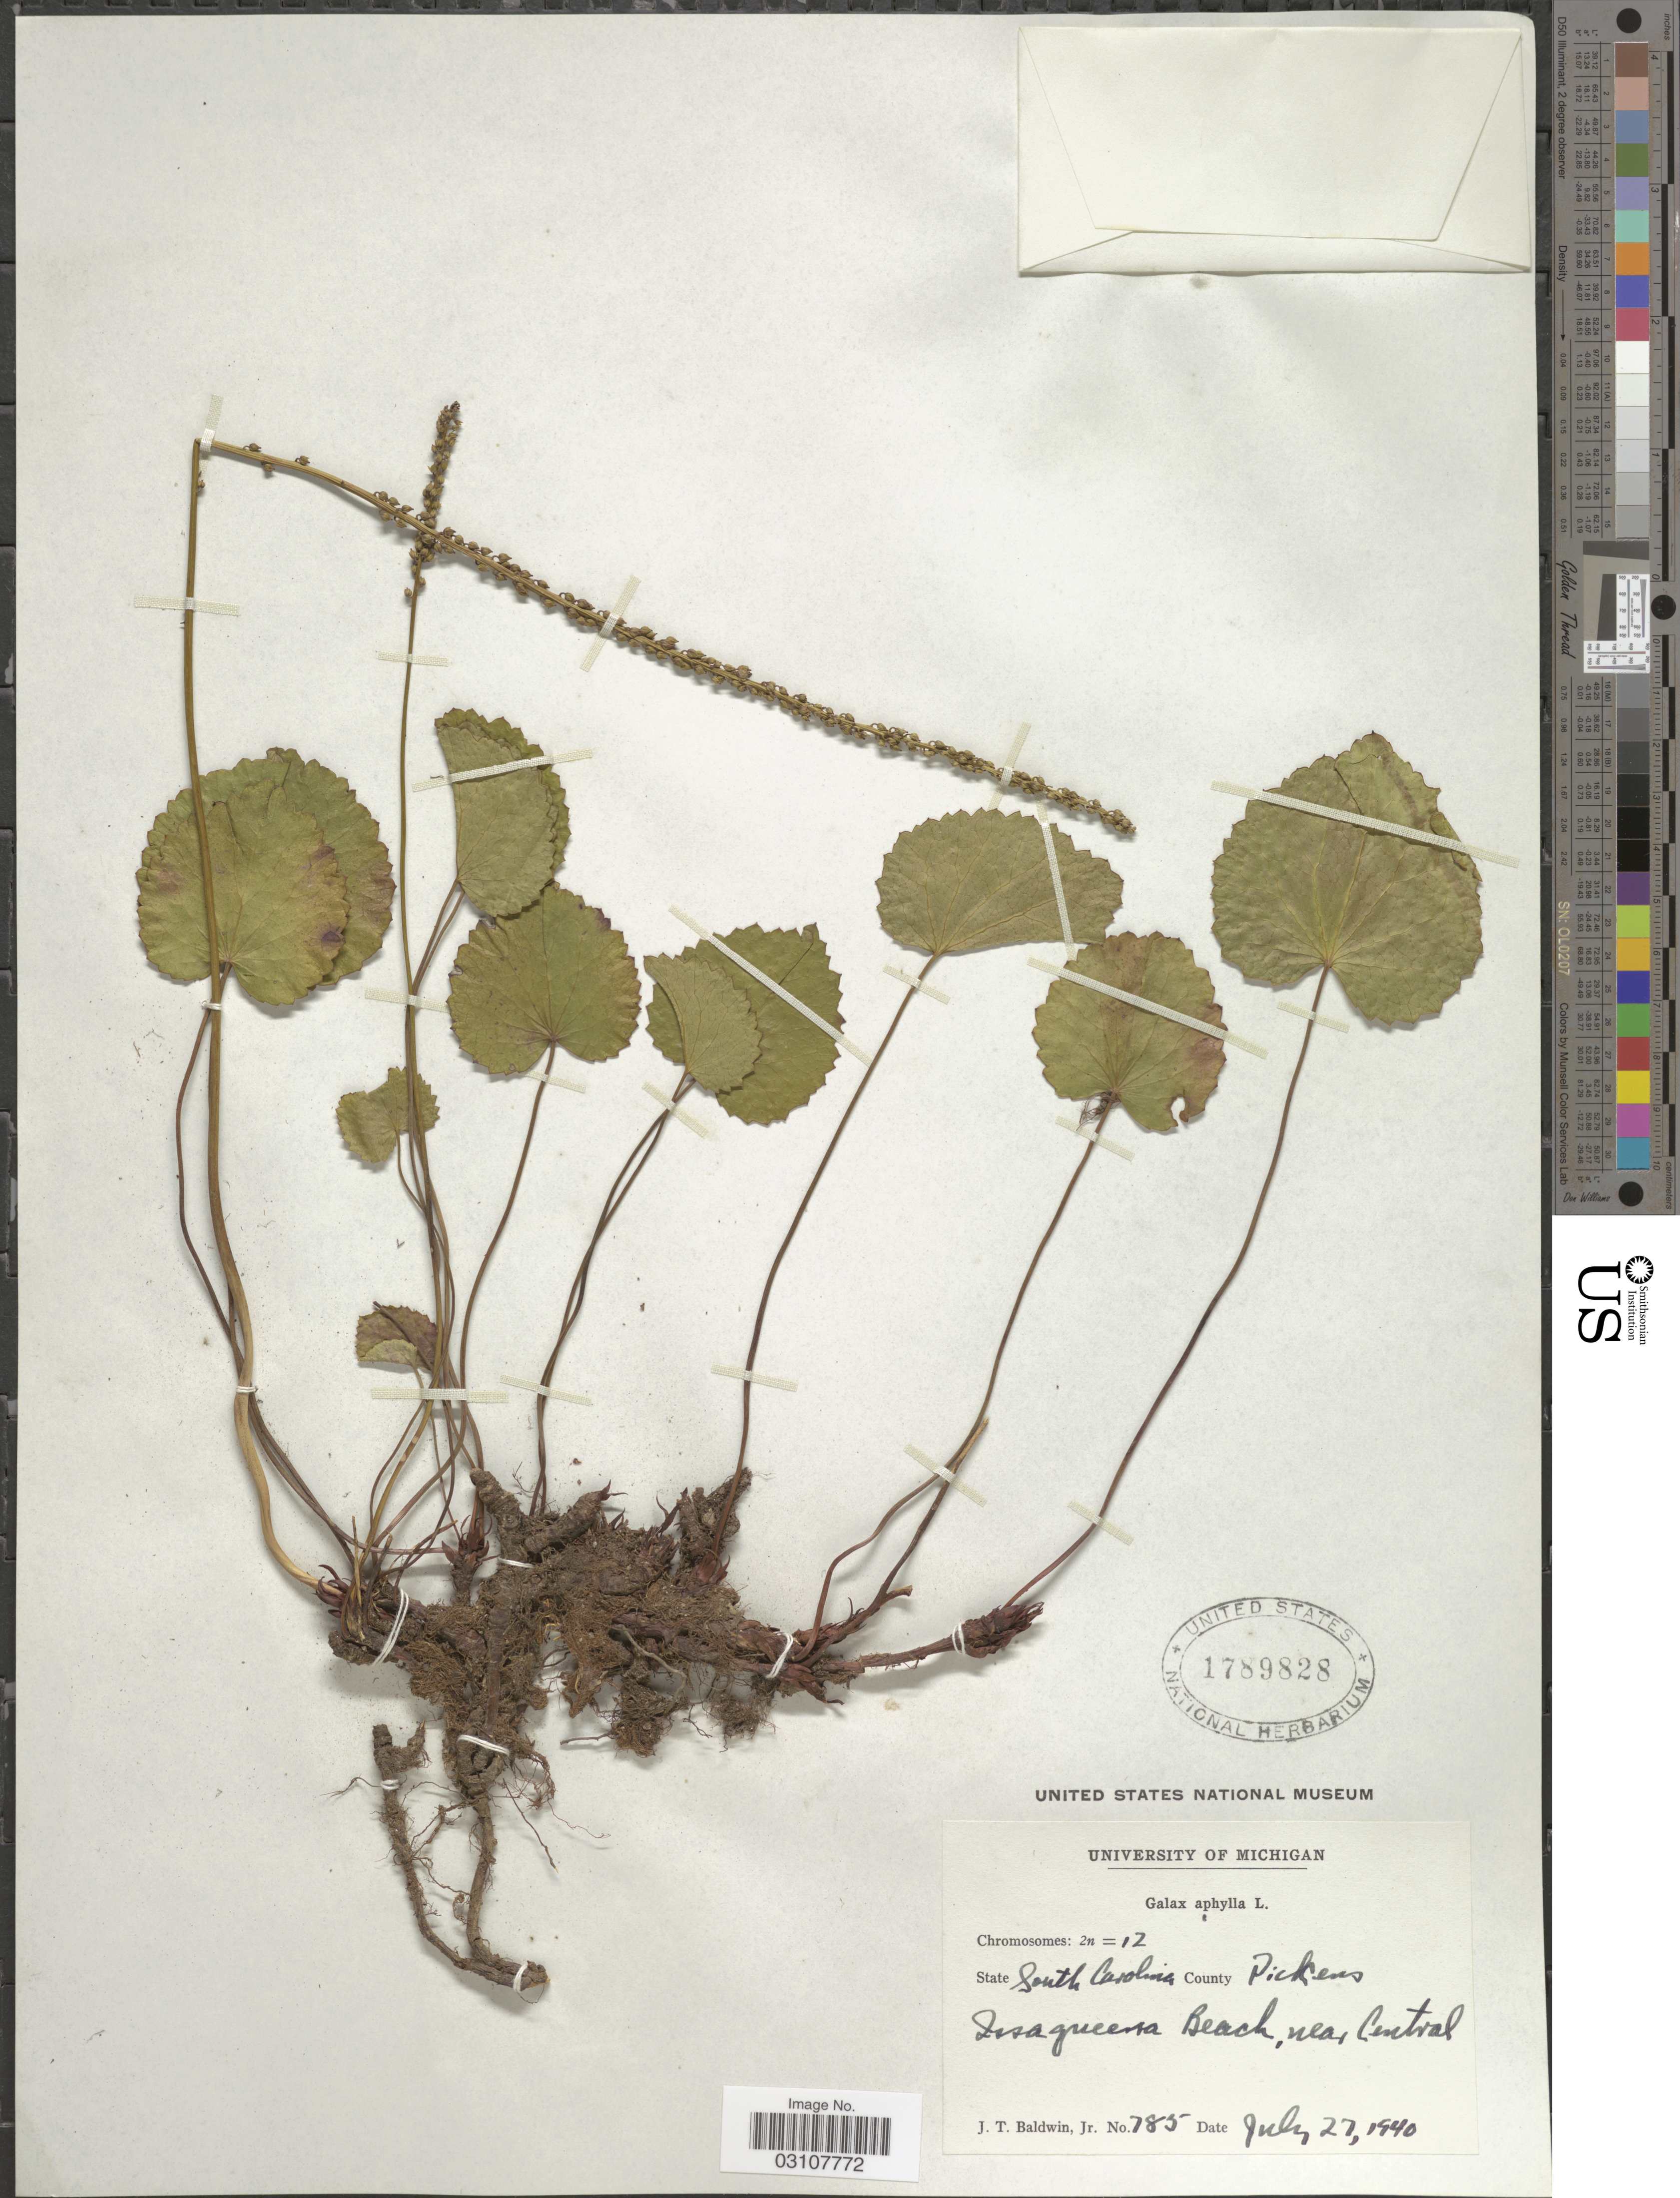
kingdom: Plantae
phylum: Tracheophyta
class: Magnoliopsida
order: Ericales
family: Diapensiaceae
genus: Galax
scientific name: Galax urceolata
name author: (Poir.) Brummitt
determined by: Gaynor, Michelle L., (FLAS), University of Florida (UNITED STATES)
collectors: J. T. Baldwin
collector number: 785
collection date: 1940-07-27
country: United States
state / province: South Carolina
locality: County Pickens. Issaqueena Beach, near Central.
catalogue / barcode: US 1789828